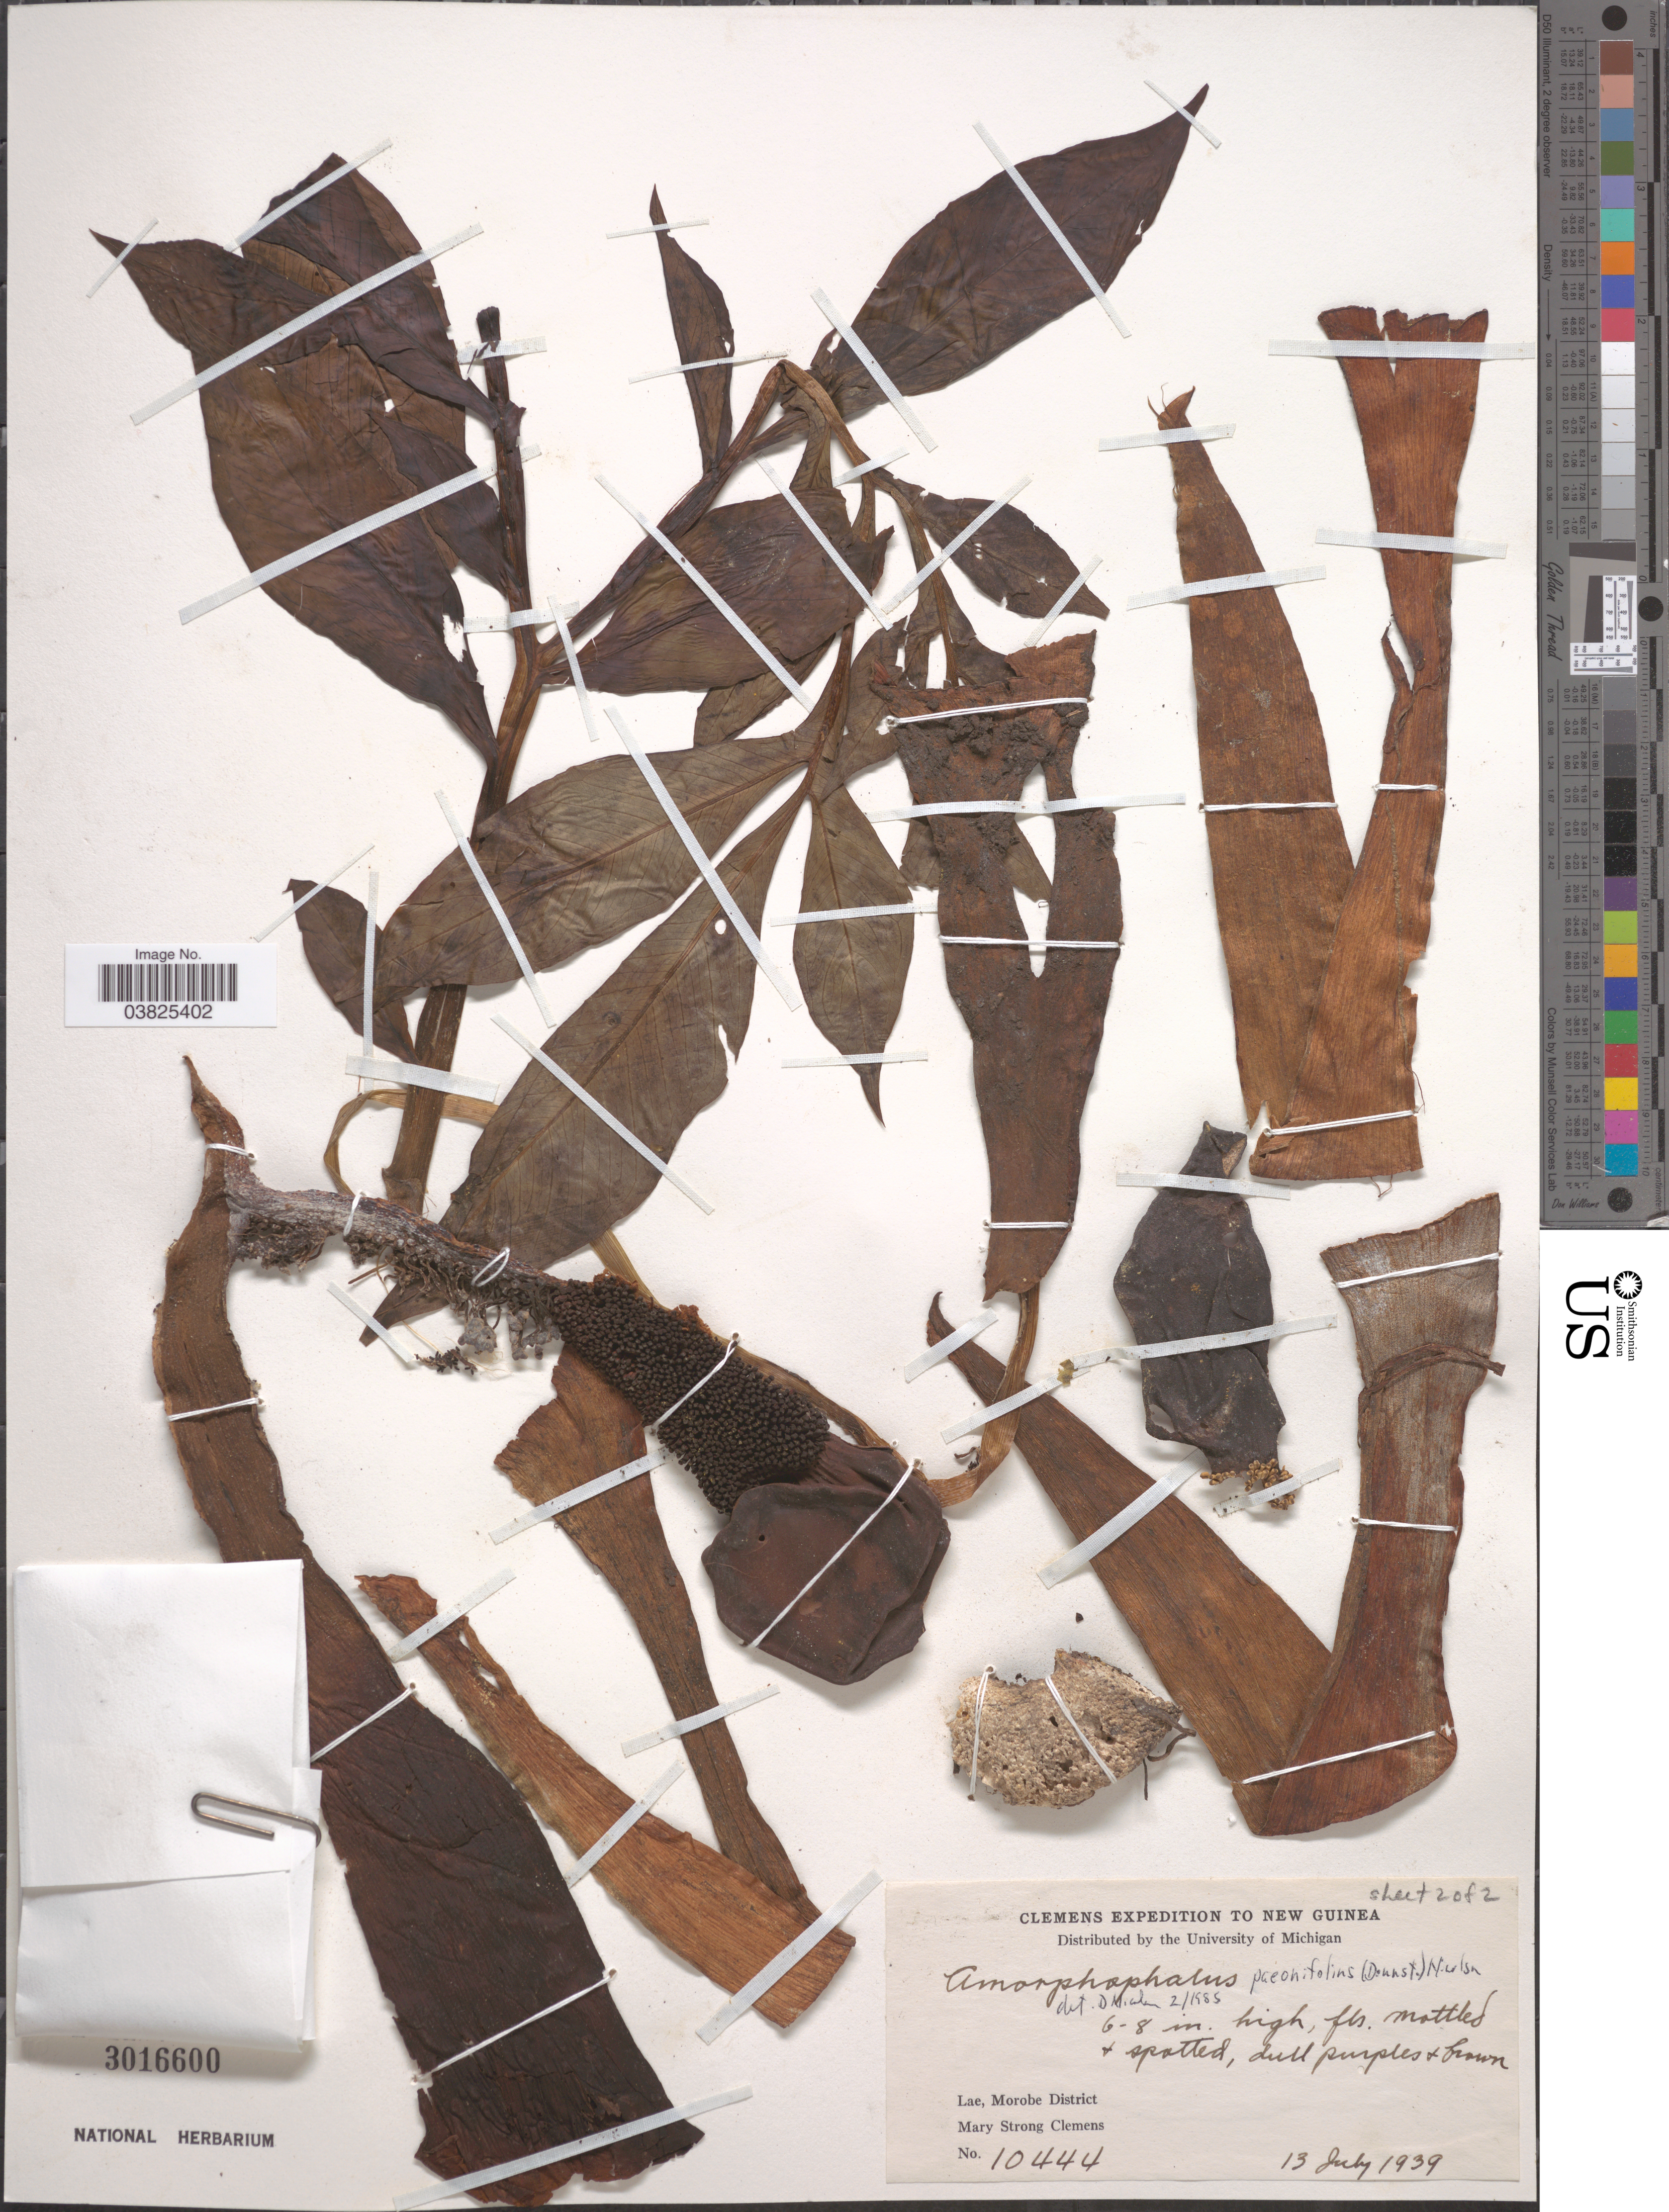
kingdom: Plantae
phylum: Tracheophyta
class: Liliopsida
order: Alismatales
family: Araceae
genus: Amorphophallus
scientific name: Amorphophallus paeoniifolius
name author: (Dennst.) Nicolson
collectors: M. S. Clemens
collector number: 10444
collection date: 1939-07-13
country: Papua New Guinea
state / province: Morobe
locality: New Guinea. Lae, Morobe District.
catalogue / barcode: US 3016600